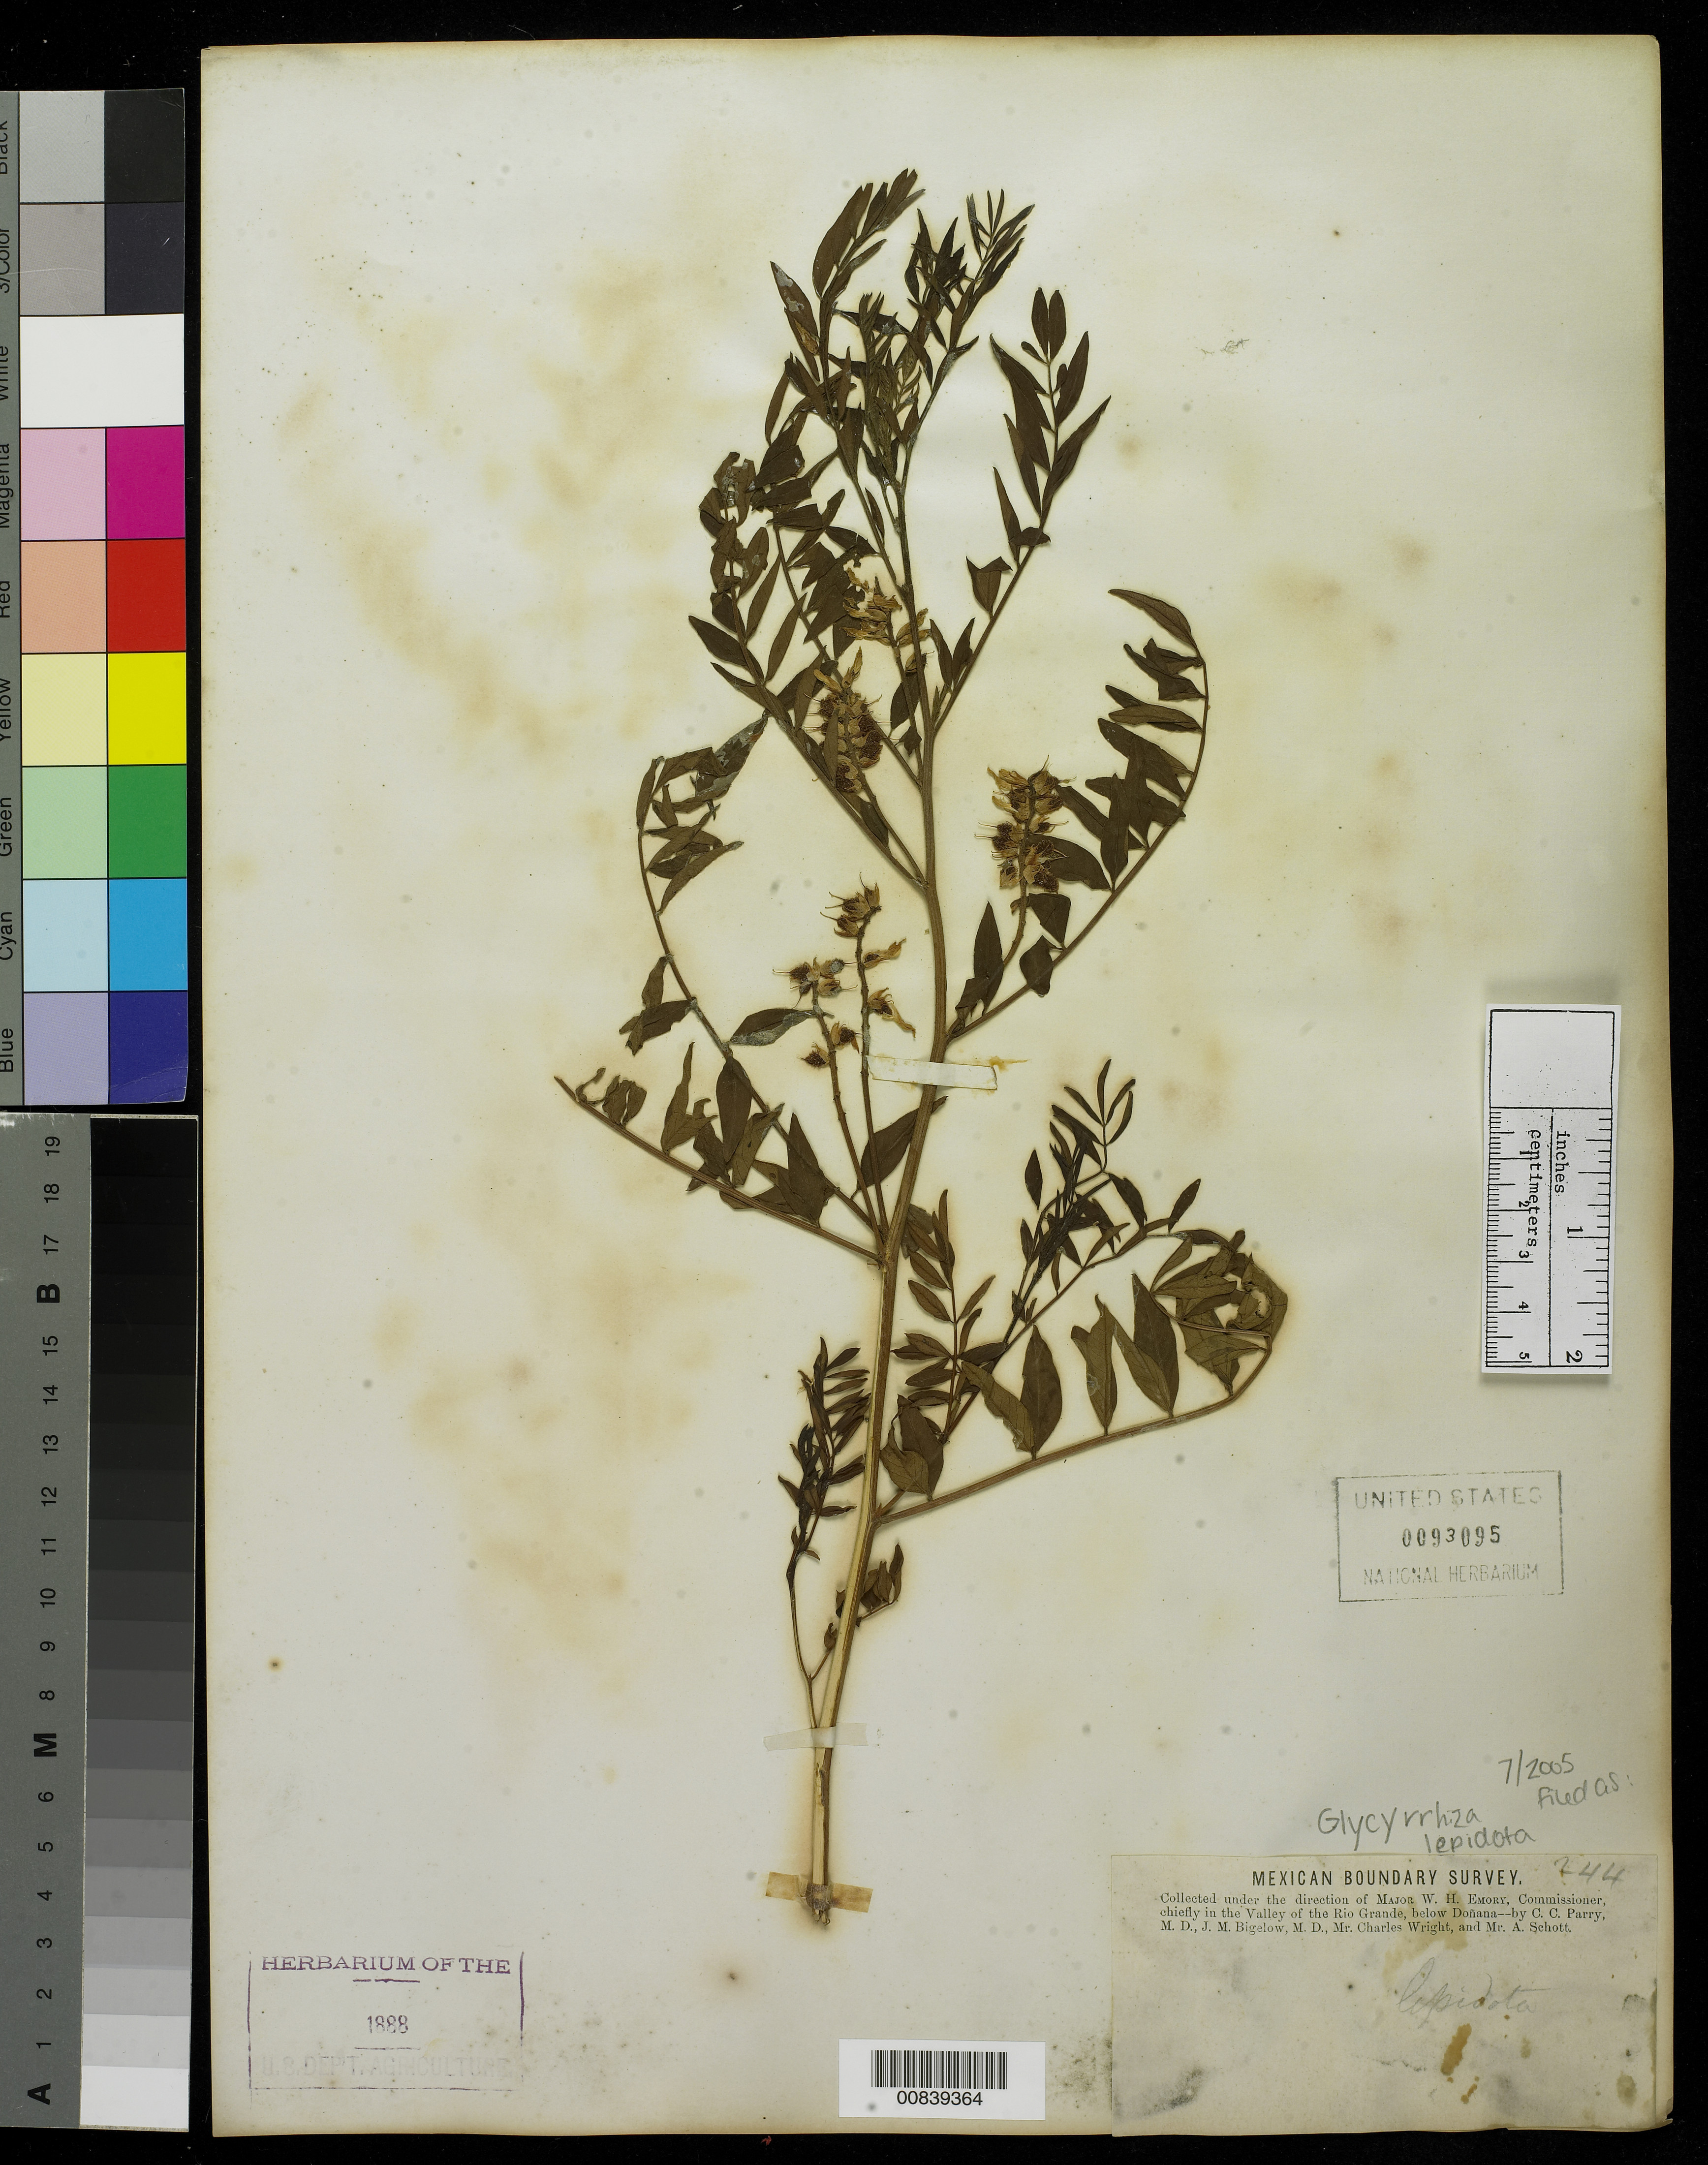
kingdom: Plantae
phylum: Tracheophyta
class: Magnoliopsida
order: Fabales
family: Fabaceae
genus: Glycyrrhiza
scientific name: Glycyrrhiza lepidota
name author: Pursh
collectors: C. C. Parry, J. M. Bigelow, C. Wright & A. C. V. Schott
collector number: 244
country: United States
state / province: New Mexico / Texas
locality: Valley of the Rio Grande, below Doñana.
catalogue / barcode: US 93095